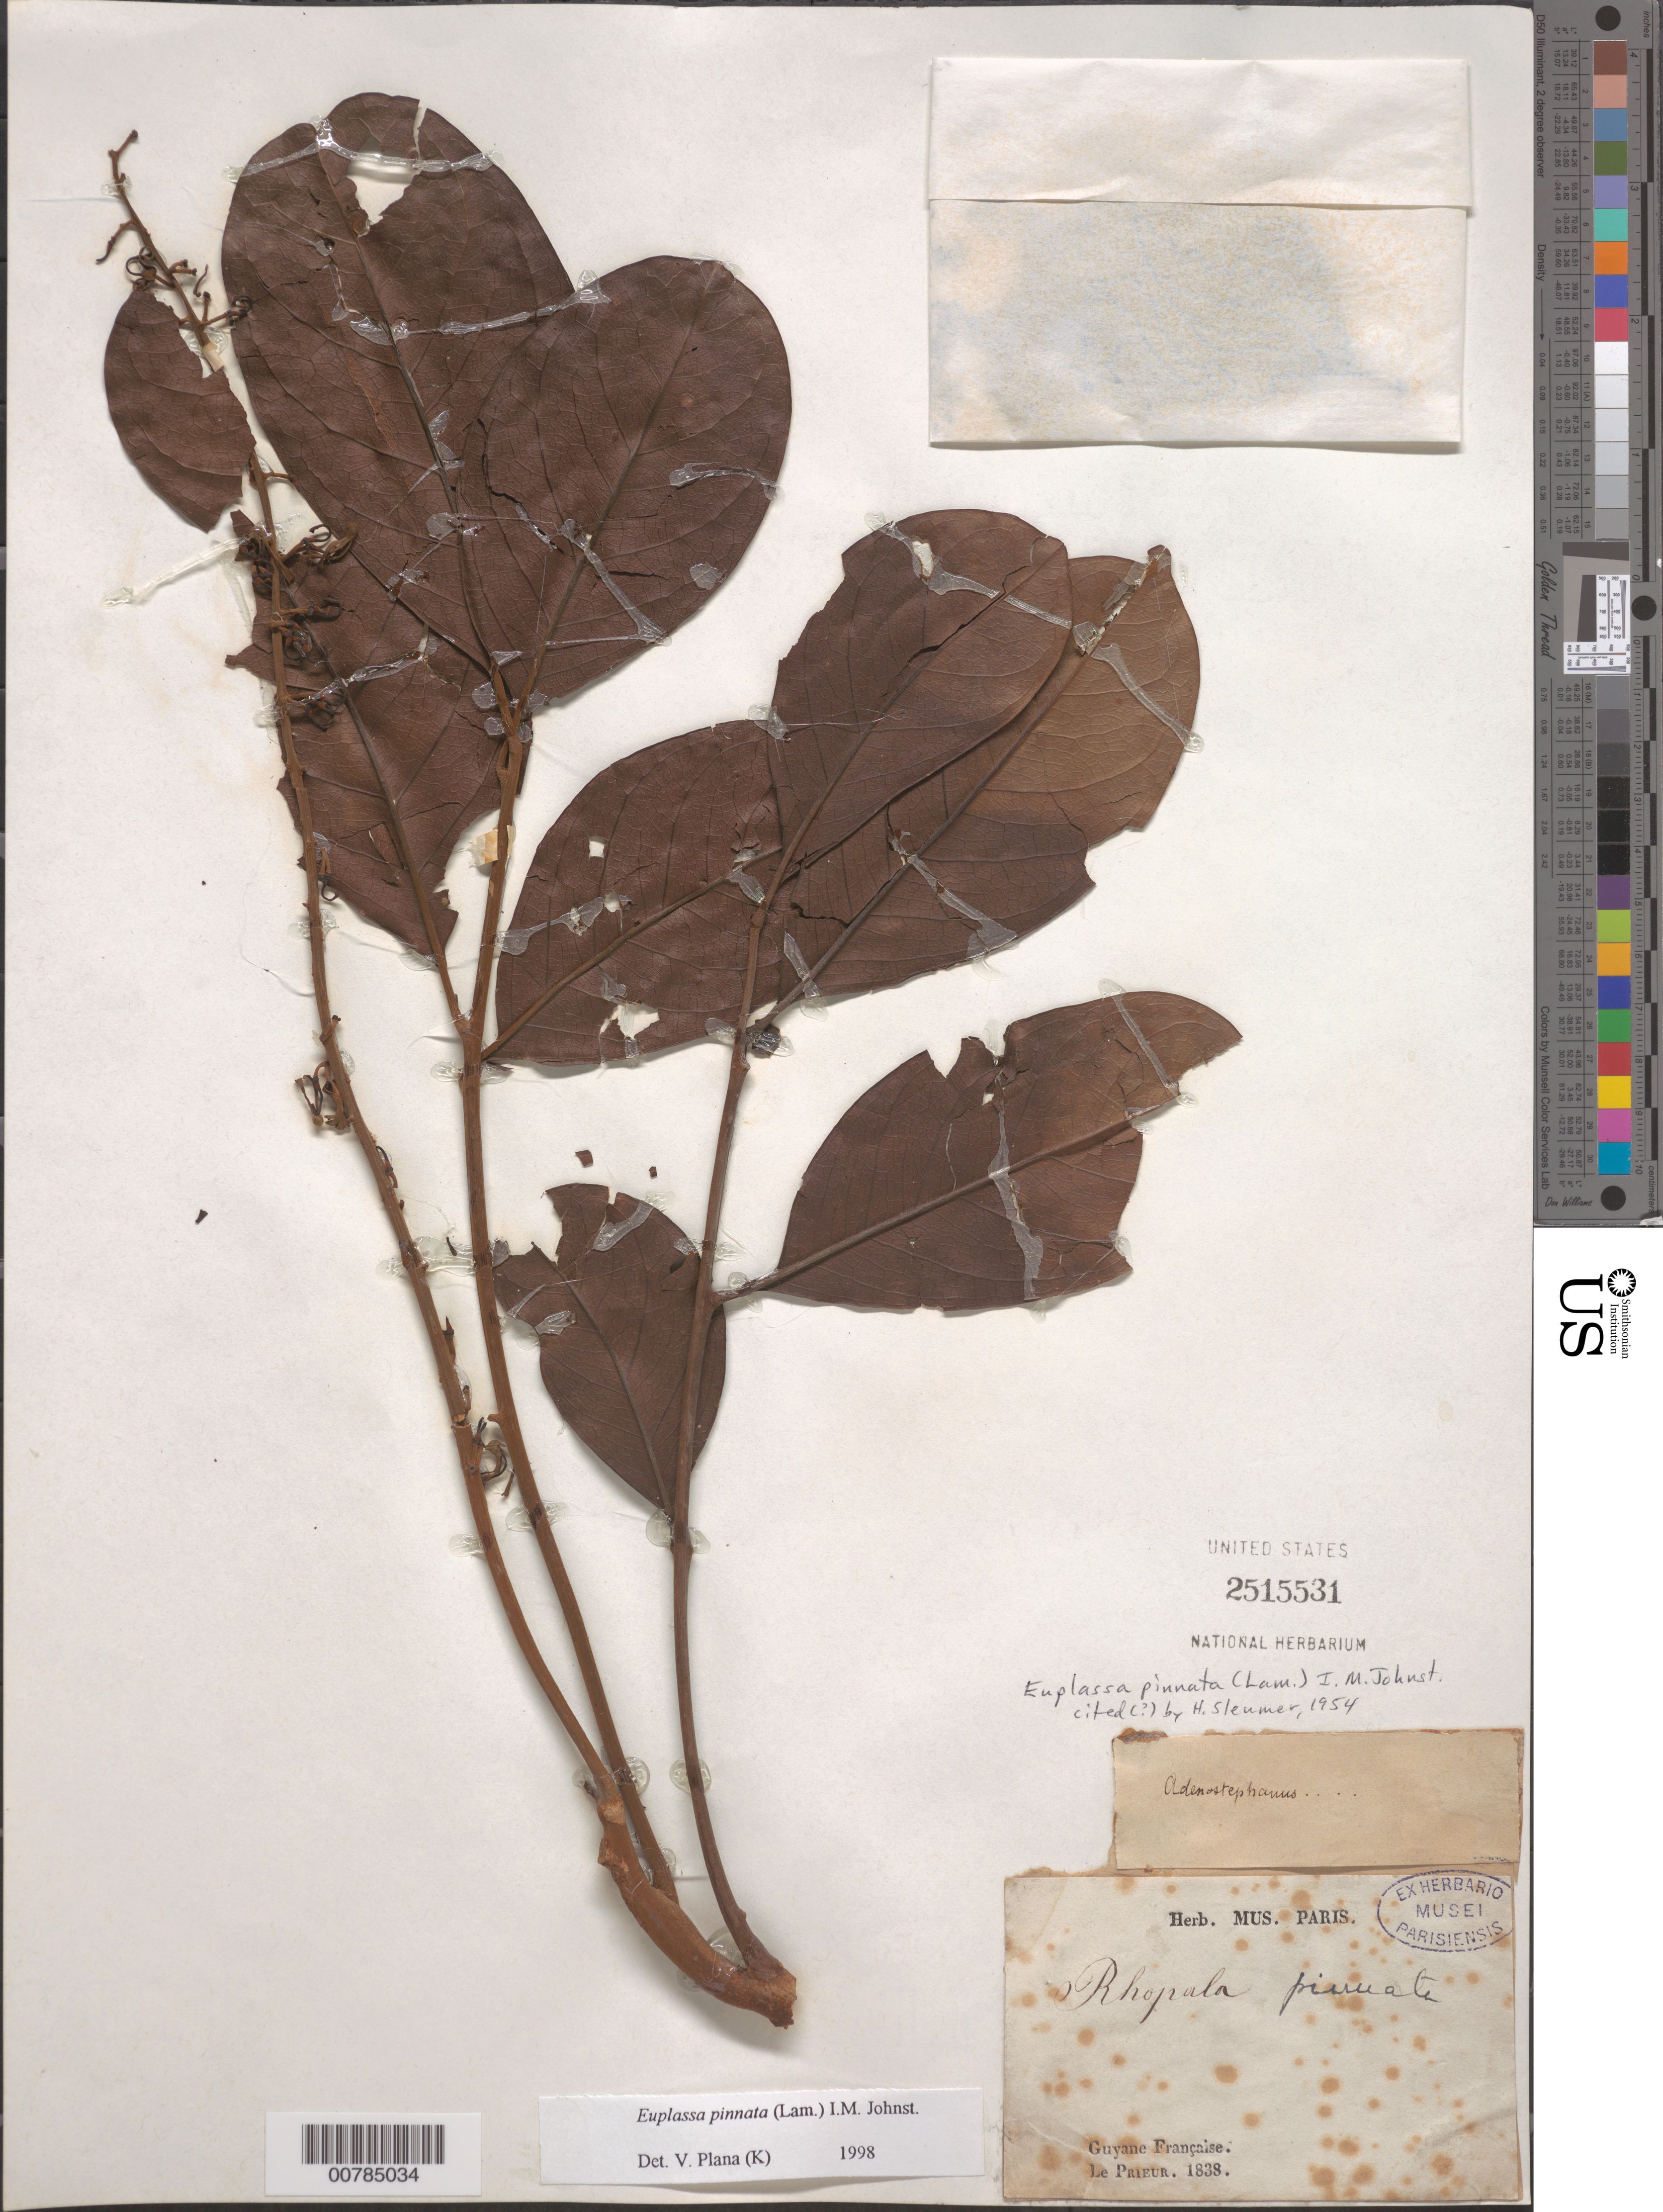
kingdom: Plantae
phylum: Tracheophyta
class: Magnoliopsida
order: Proteales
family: Proteaceae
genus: Euplassa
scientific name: Euplassa pinnata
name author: (Lam.) I.M. Johnst.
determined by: Plana, V.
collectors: F. M. R. Leprieur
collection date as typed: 1838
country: French Guiana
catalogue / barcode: US 2515531